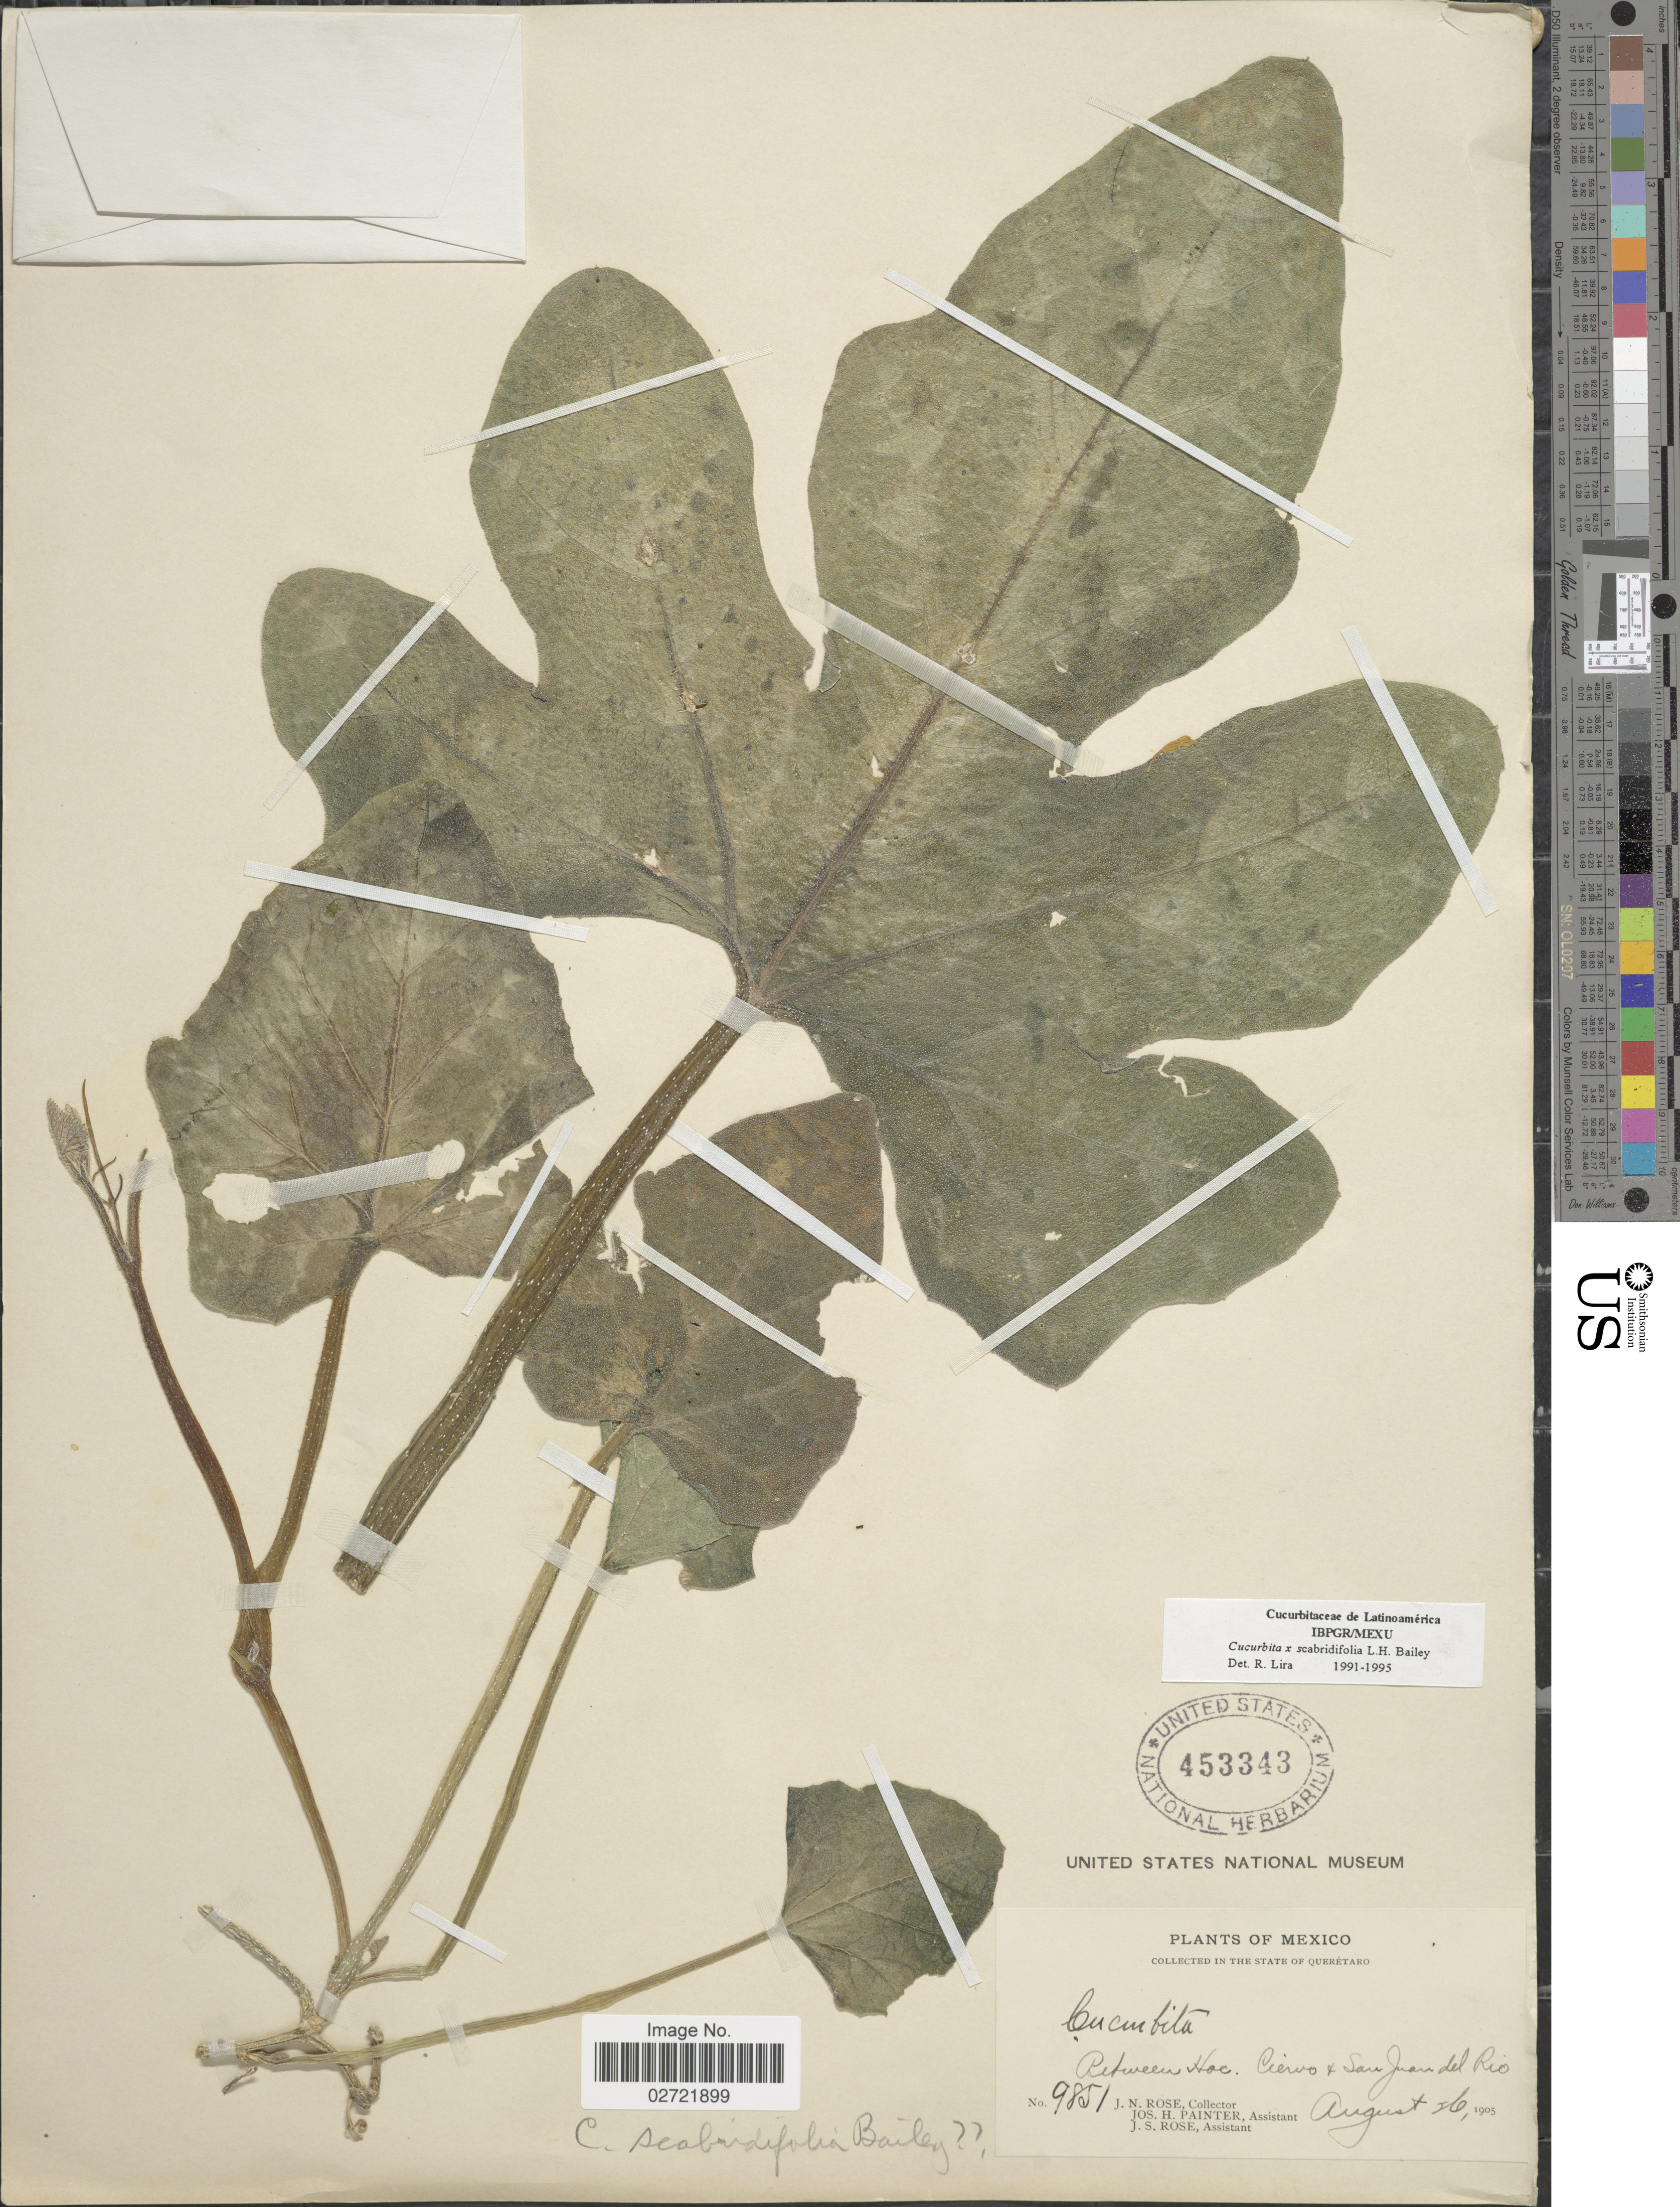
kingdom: Plantae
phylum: Tracheophyta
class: Magnoliopsida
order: Cucurbitales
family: Cucurbitaceae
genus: Cucurbita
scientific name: Cucurbita scabridifolia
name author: L.H. Bailey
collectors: J. N. Rose, J. H. Painter & J. S. Rose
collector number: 9851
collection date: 1905-08-26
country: Mexico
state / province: Querétaro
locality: Between Hac. Ciervo & San Juan del Rio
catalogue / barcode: US 453343